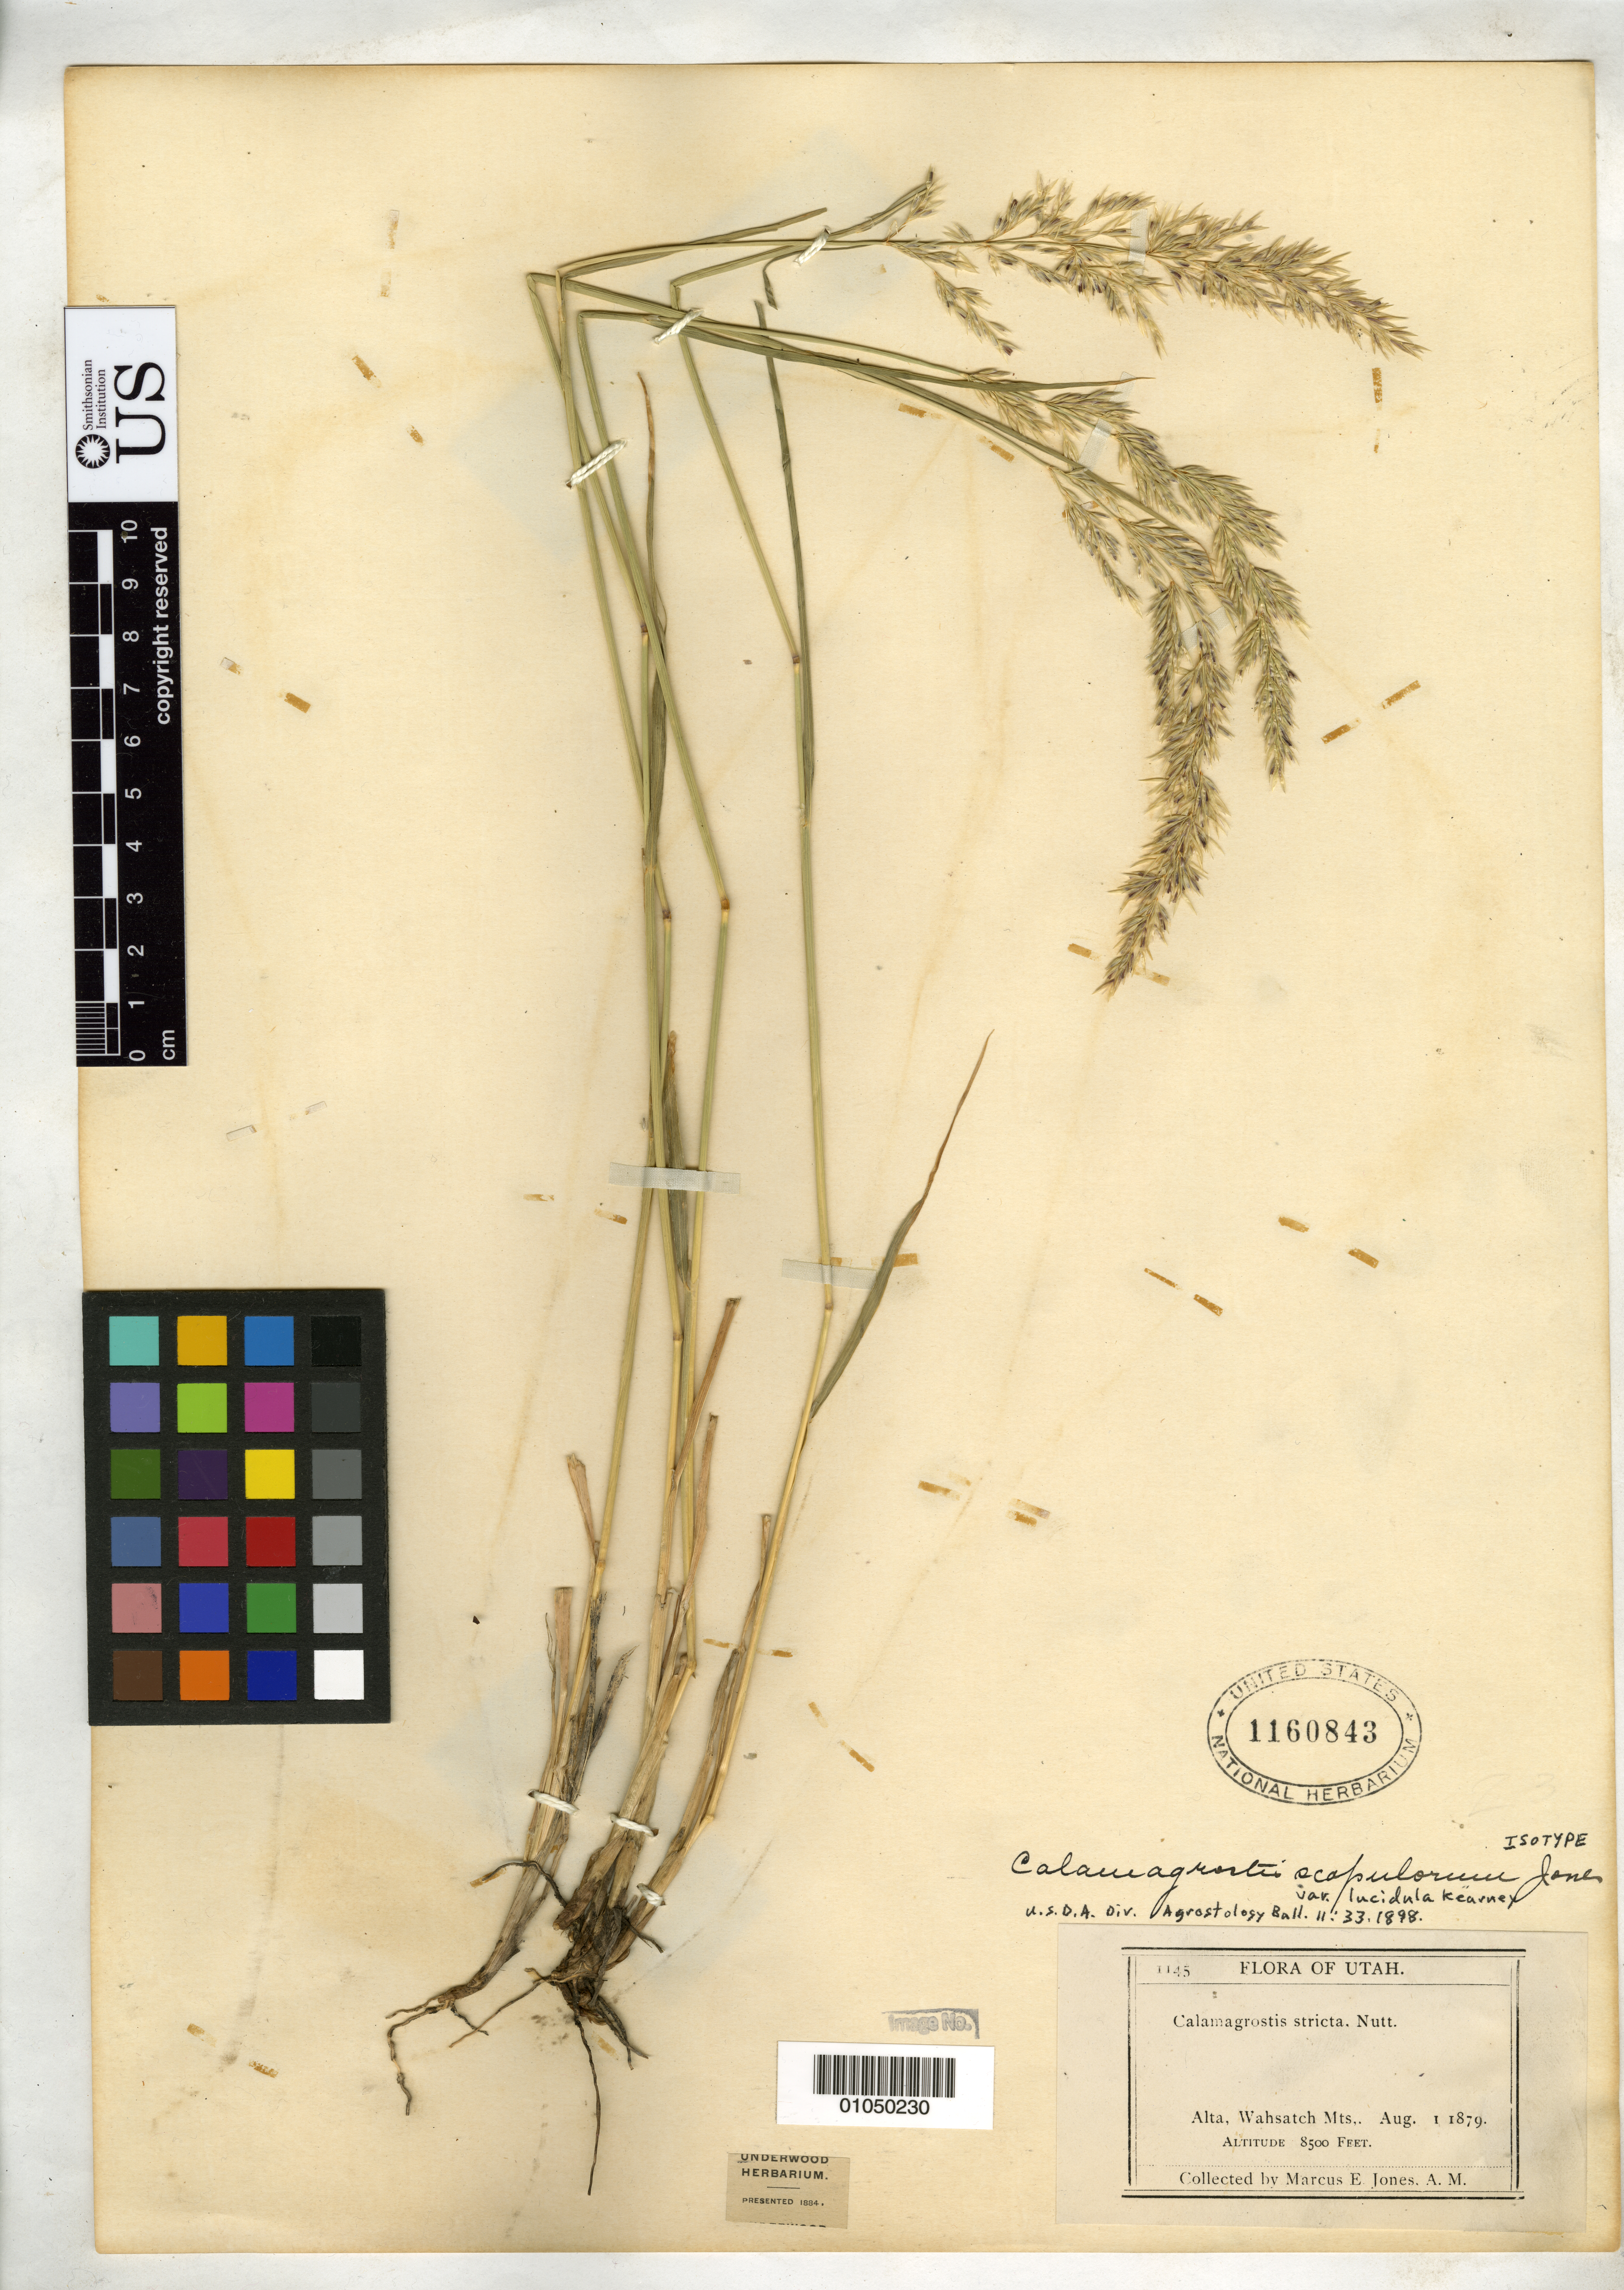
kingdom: Plantae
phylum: Tracheophyta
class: Liliopsida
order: Poales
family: Poaceae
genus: Calamagrostis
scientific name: Calamagrostis scopulorum var. lucidula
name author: Kearney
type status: Isotype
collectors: M. E. Jones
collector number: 1145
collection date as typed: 01 Aug 1879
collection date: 1879-08-01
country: United States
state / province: Utah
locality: Altah, Wahsatch Mts.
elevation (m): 2591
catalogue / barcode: US 1160843